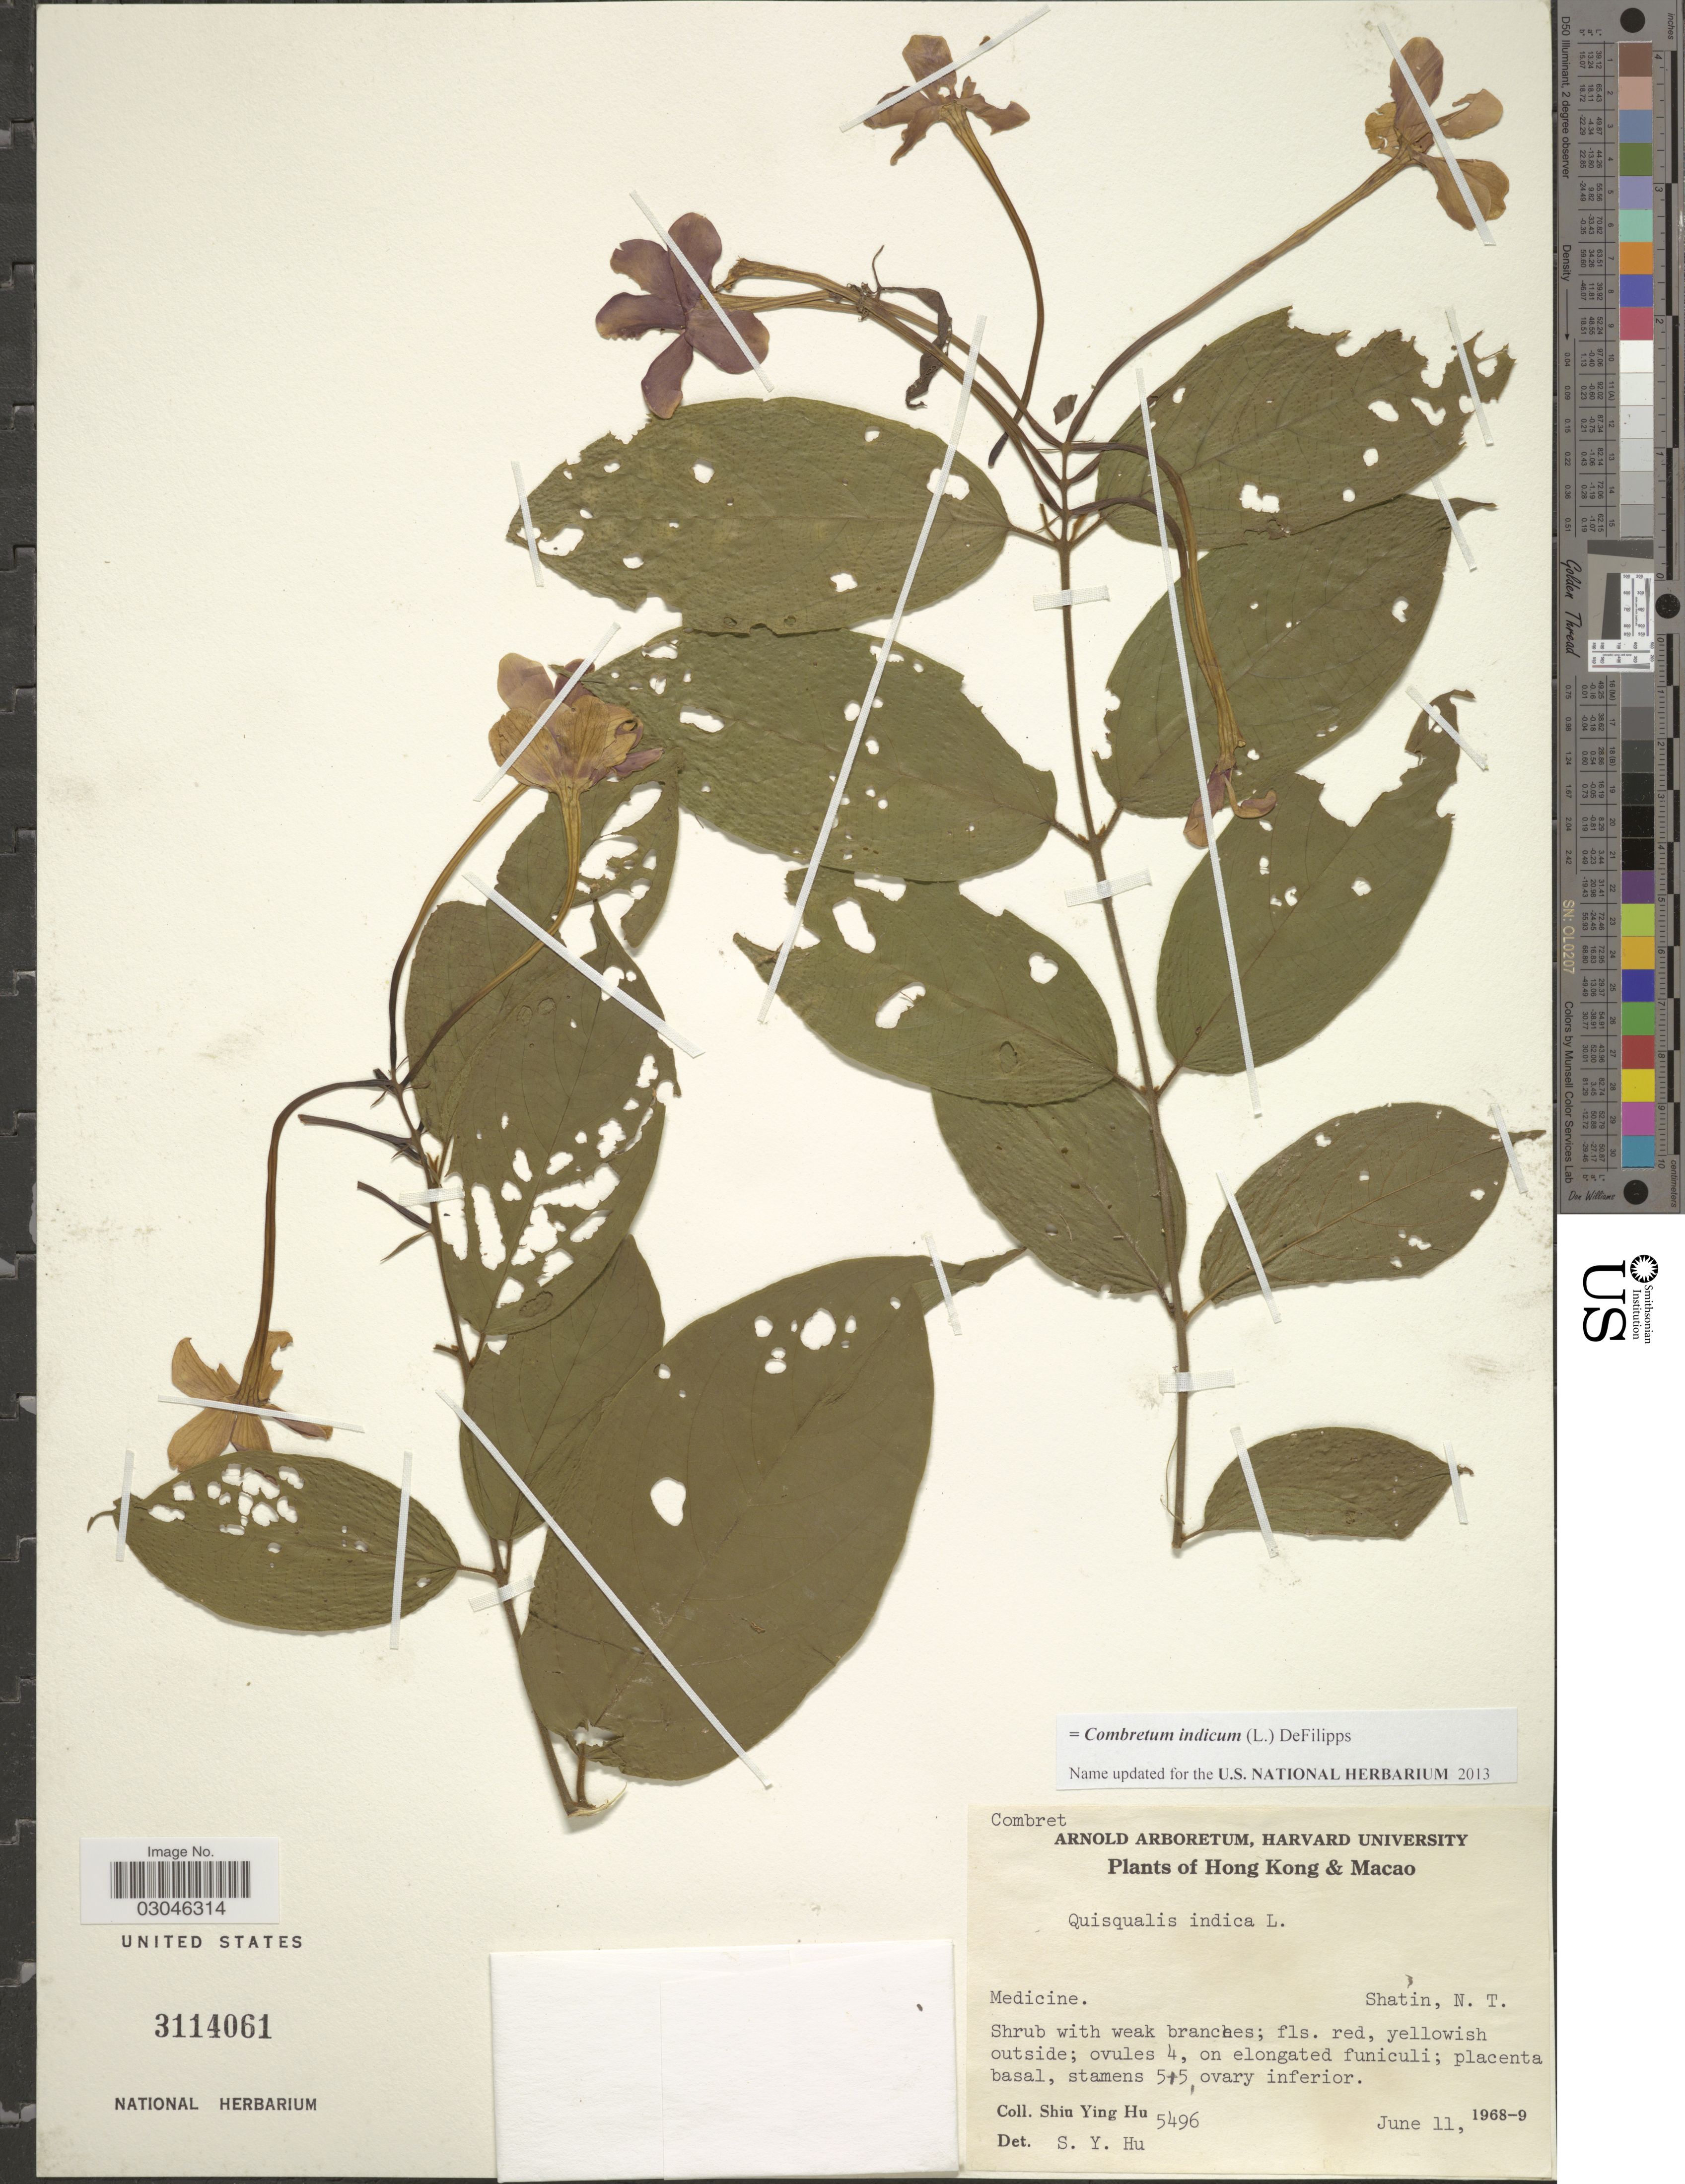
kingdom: Plantae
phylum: Tracheophyta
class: Magnoliopsida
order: Myrtales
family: Combretaceae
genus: Combretum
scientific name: Combretum indicum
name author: (L.) DeFilipps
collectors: S. Y. Hu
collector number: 5496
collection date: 1968-06-11/1969-06-11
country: China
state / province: Hong Kong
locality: Shatin, N. T.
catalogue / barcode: US 3114061